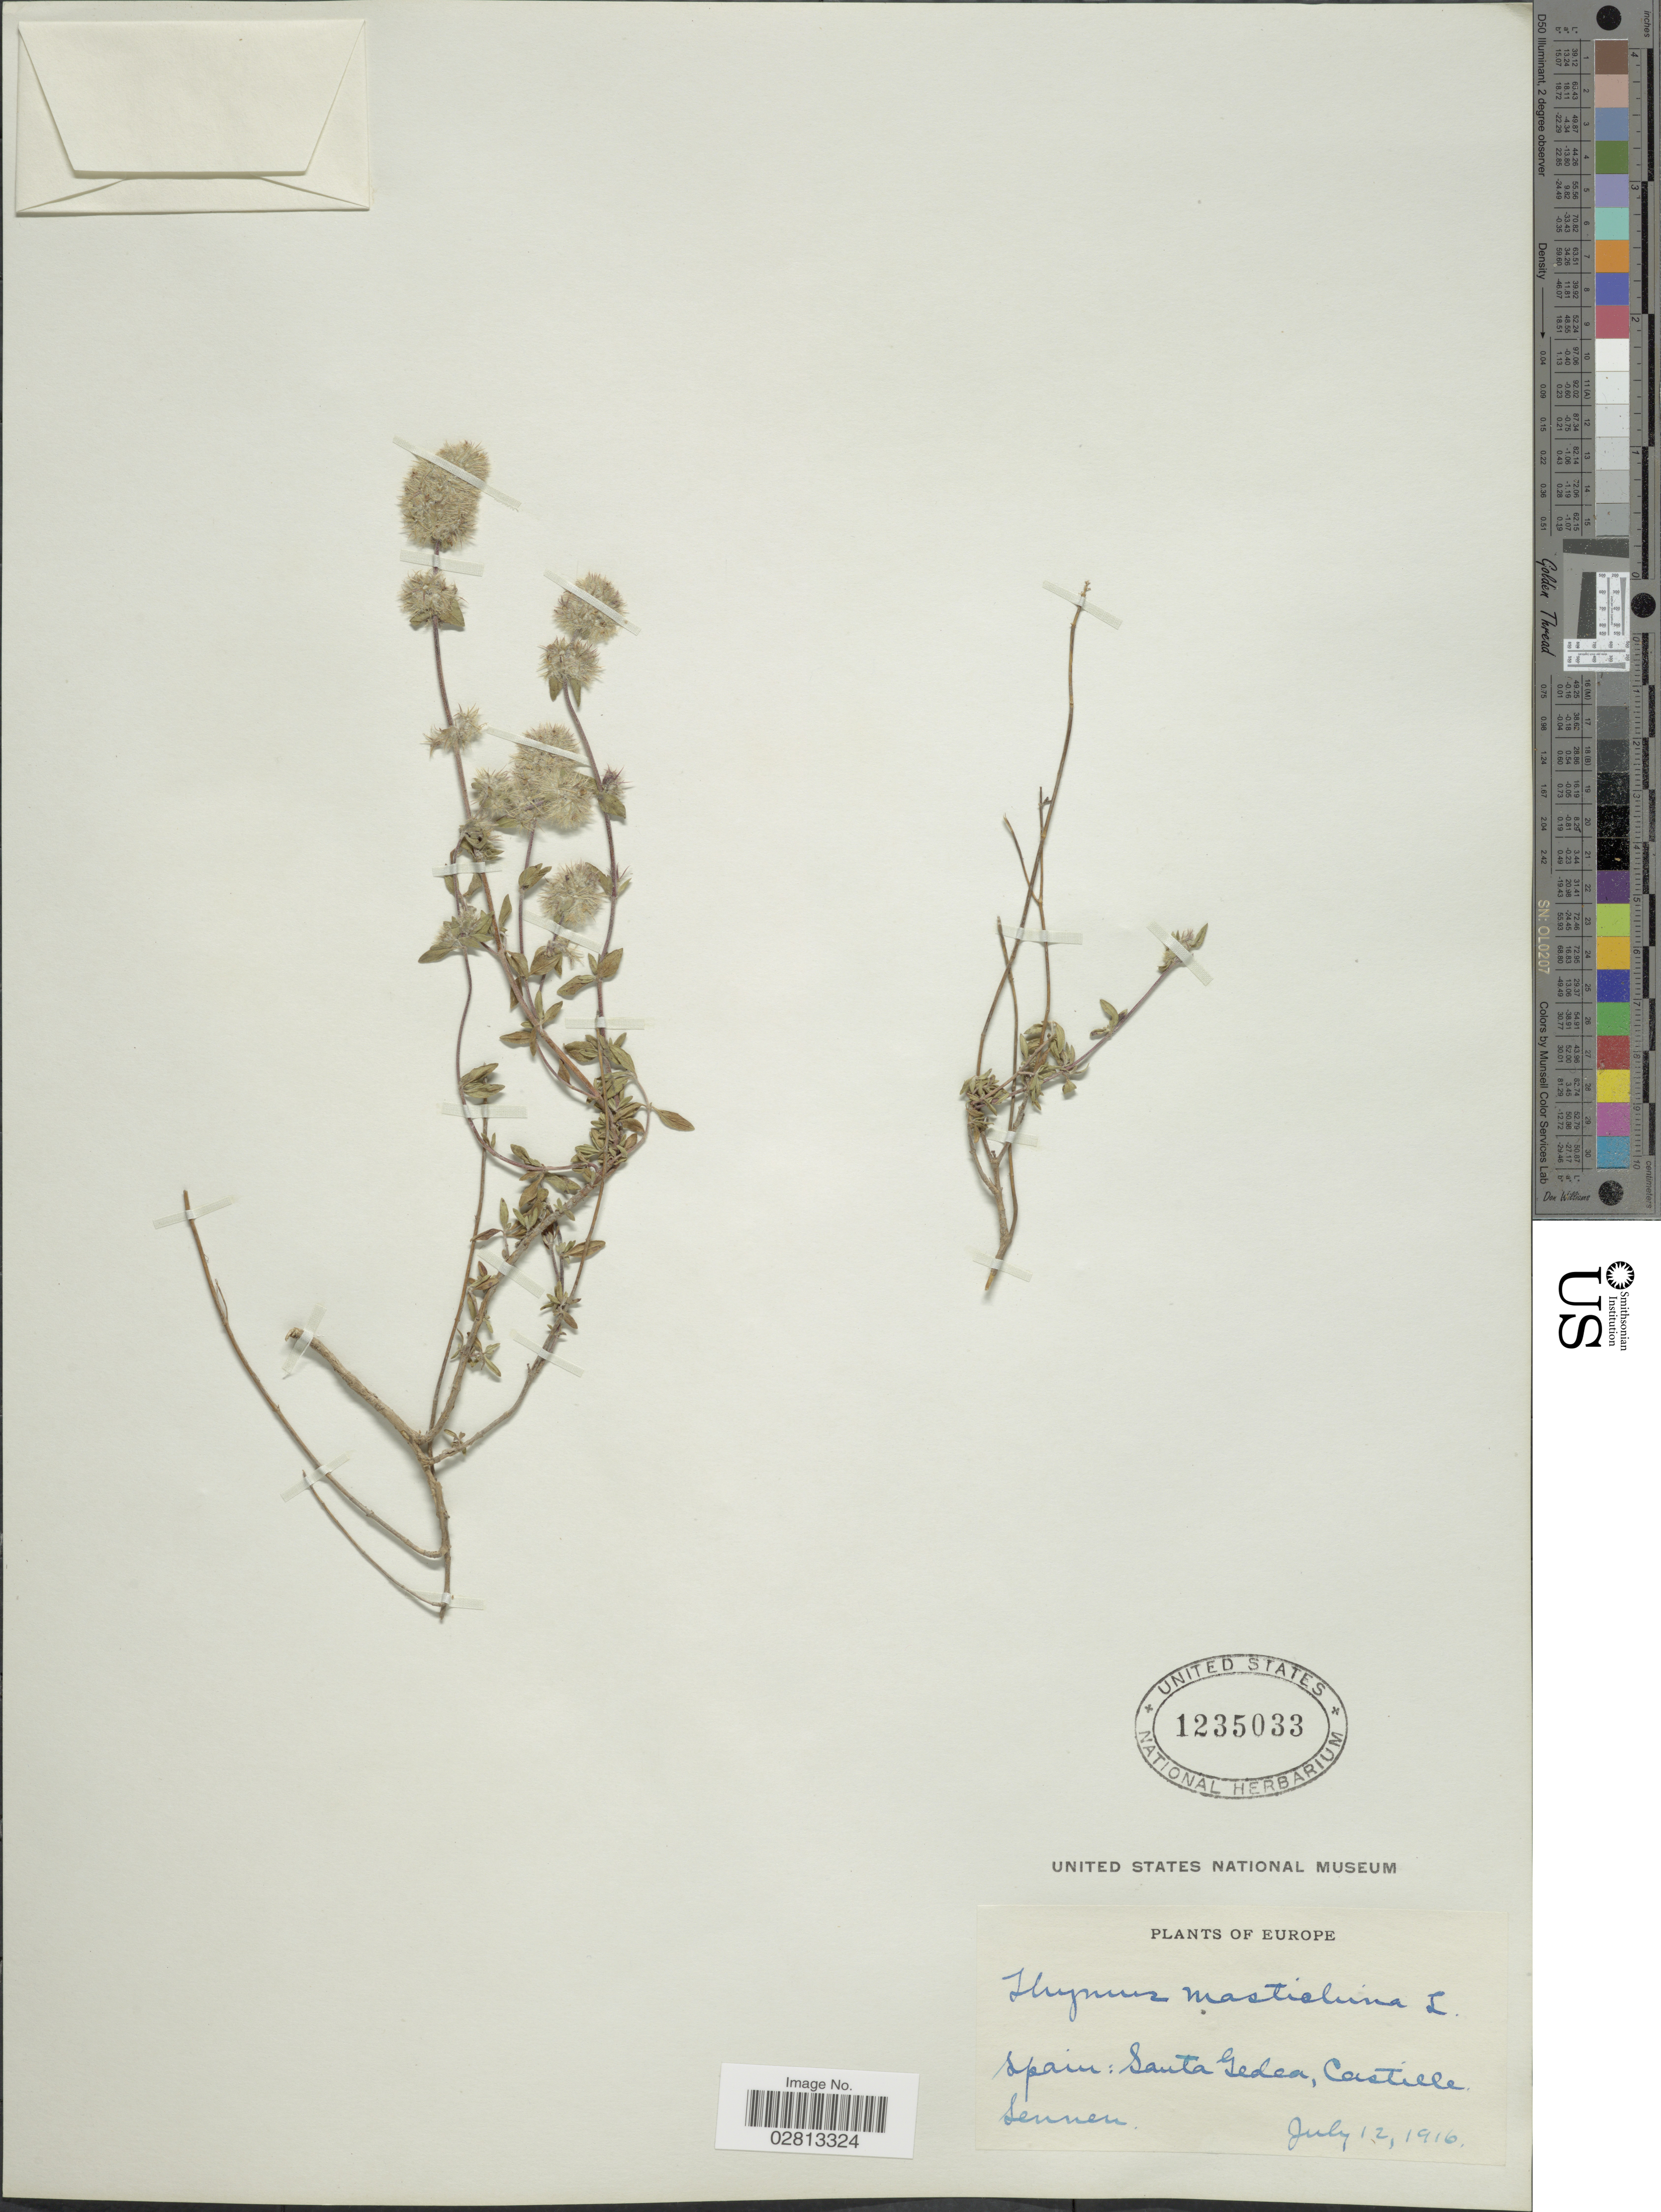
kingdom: Plantae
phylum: Tracheophyta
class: Magnoliopsida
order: Lamiales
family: Lamiaceae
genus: Thymus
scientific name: Thymus mastichina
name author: L.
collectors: E. Sennen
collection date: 1916-07-12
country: Spain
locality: Europe. Santa Gedea, Castille.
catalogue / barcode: US 1235033